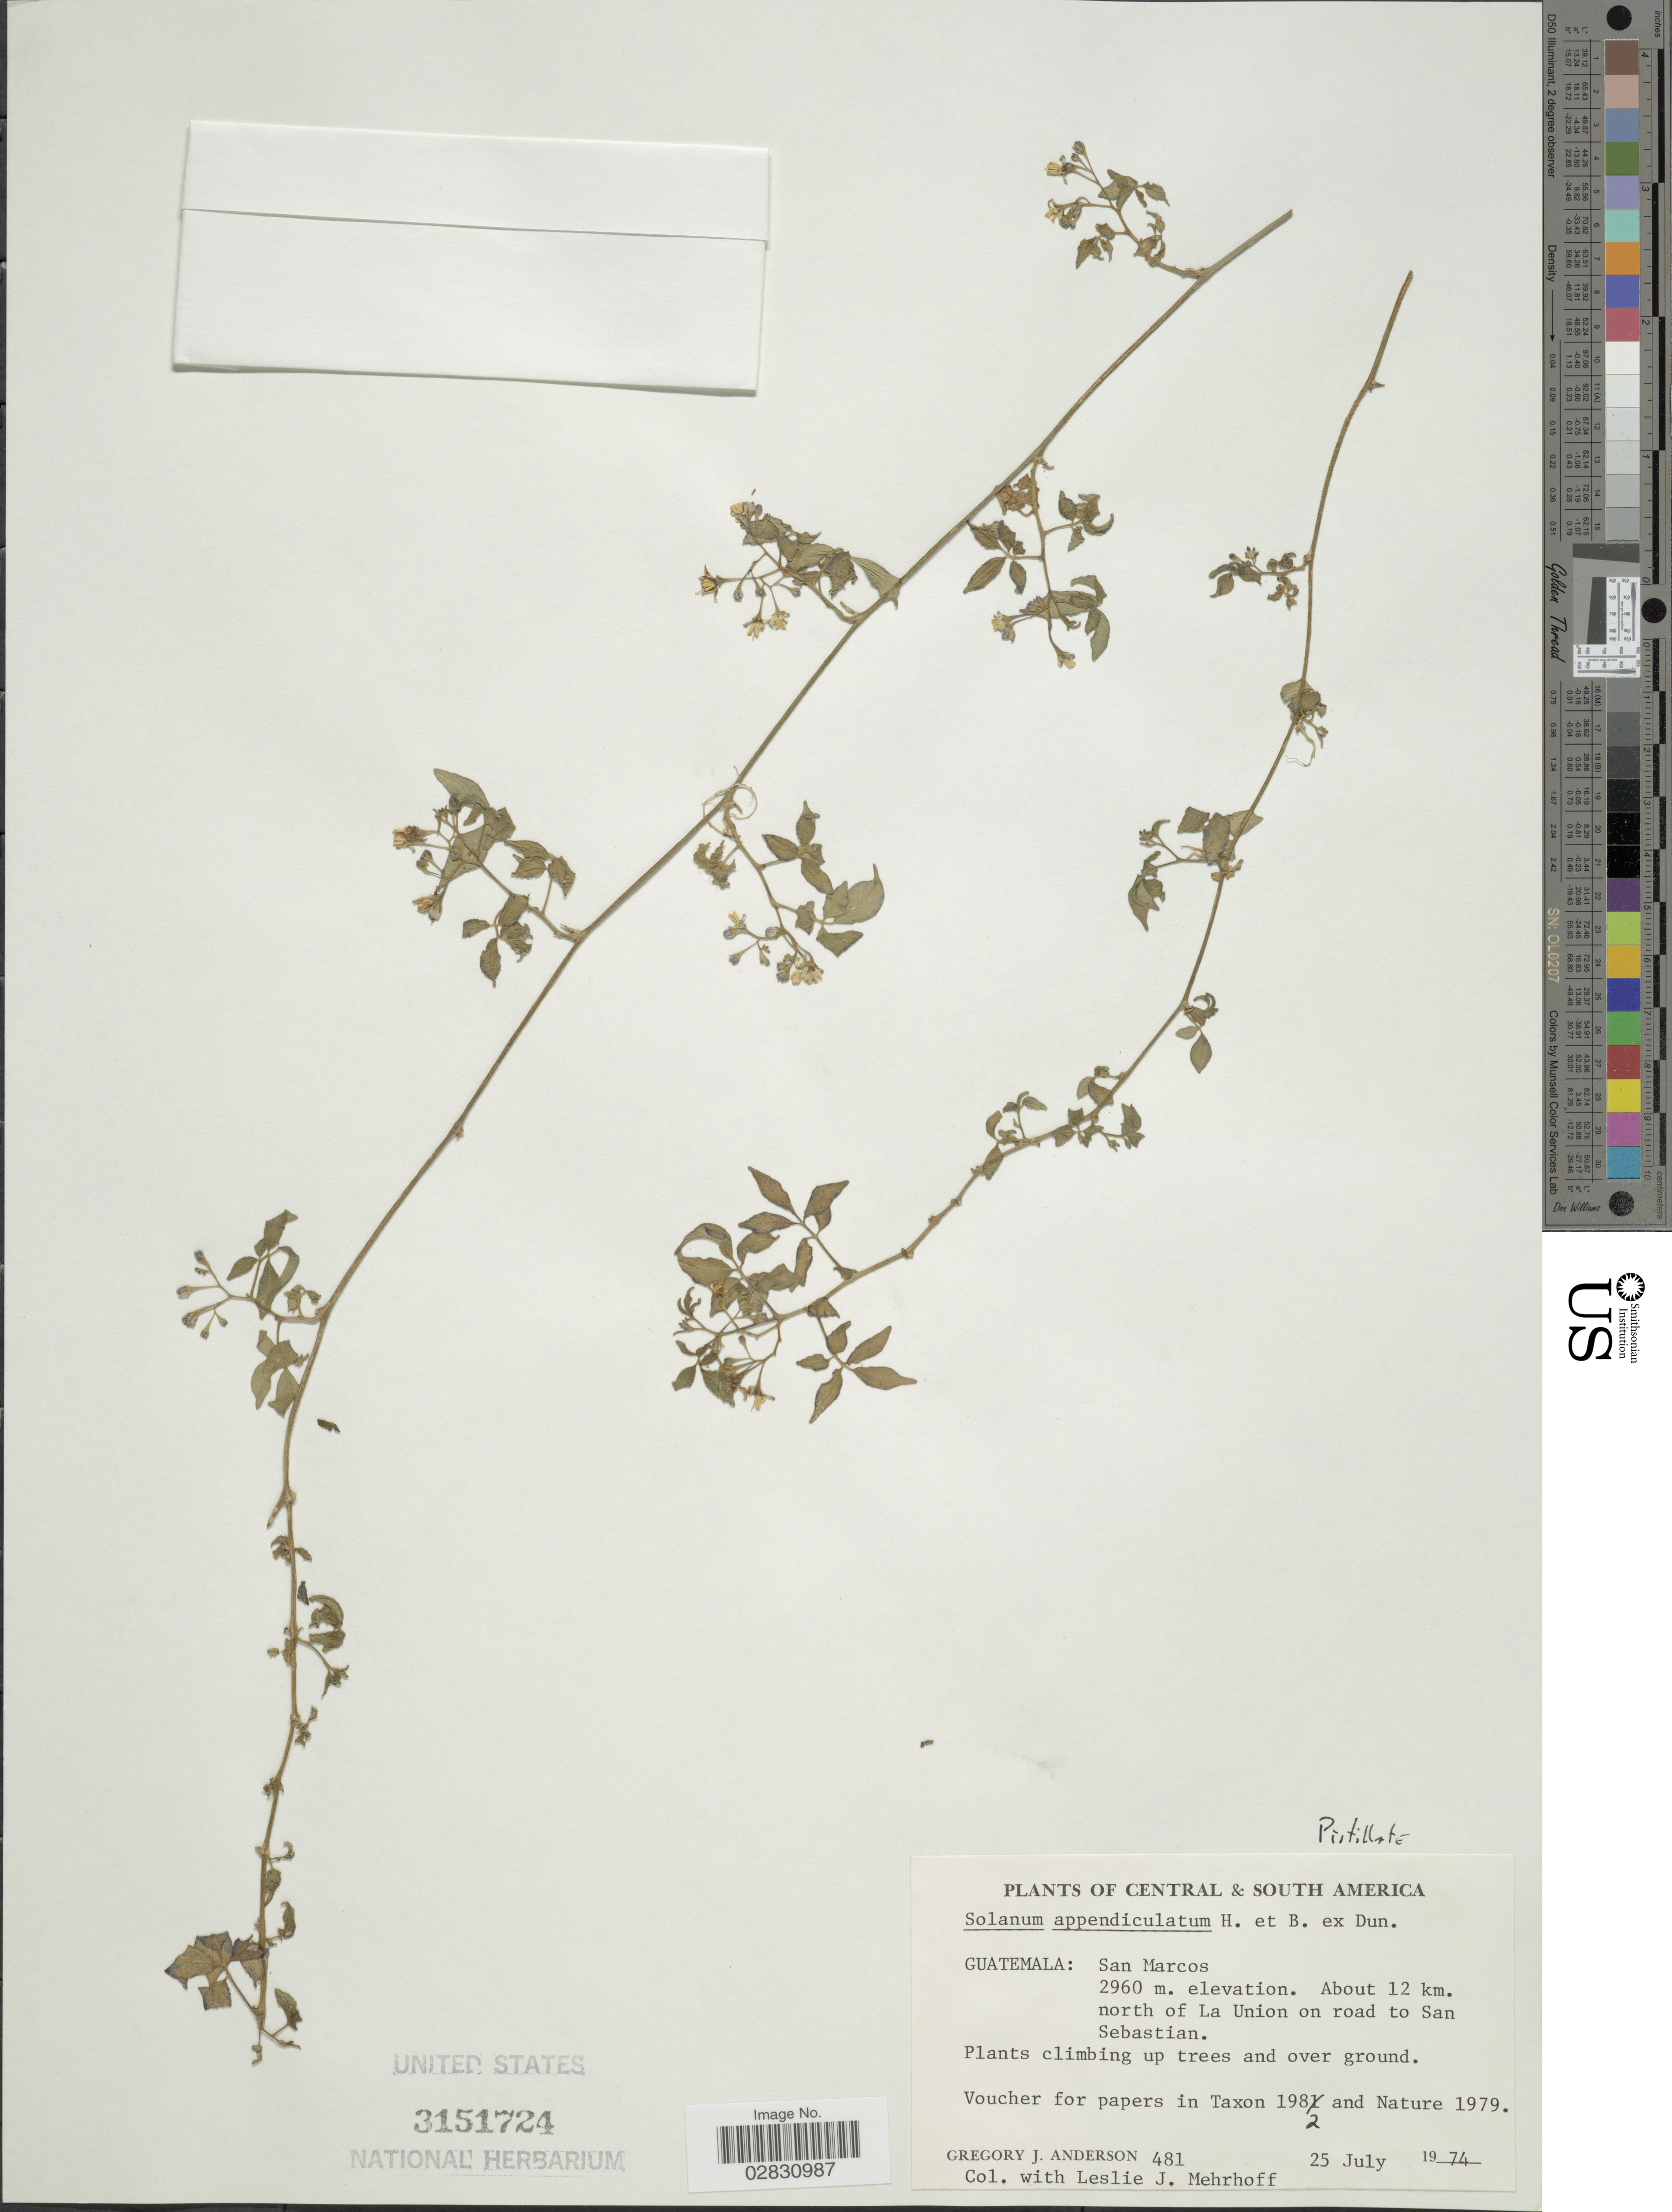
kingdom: Plantae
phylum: Tracheophyta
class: Magnoliopsida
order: Solanales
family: Solanaceae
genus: Solanum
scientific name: Solanum appendiculatum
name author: Humb. & Bonpl. ex Dunal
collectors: G. J. Anderson & L. Mehrhoff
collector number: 481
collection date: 1974-07-25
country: Guatemala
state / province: San Marcos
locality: Central & South America. About 12 km. north of La Union on road to San Sebastian.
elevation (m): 2960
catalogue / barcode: US 3151724